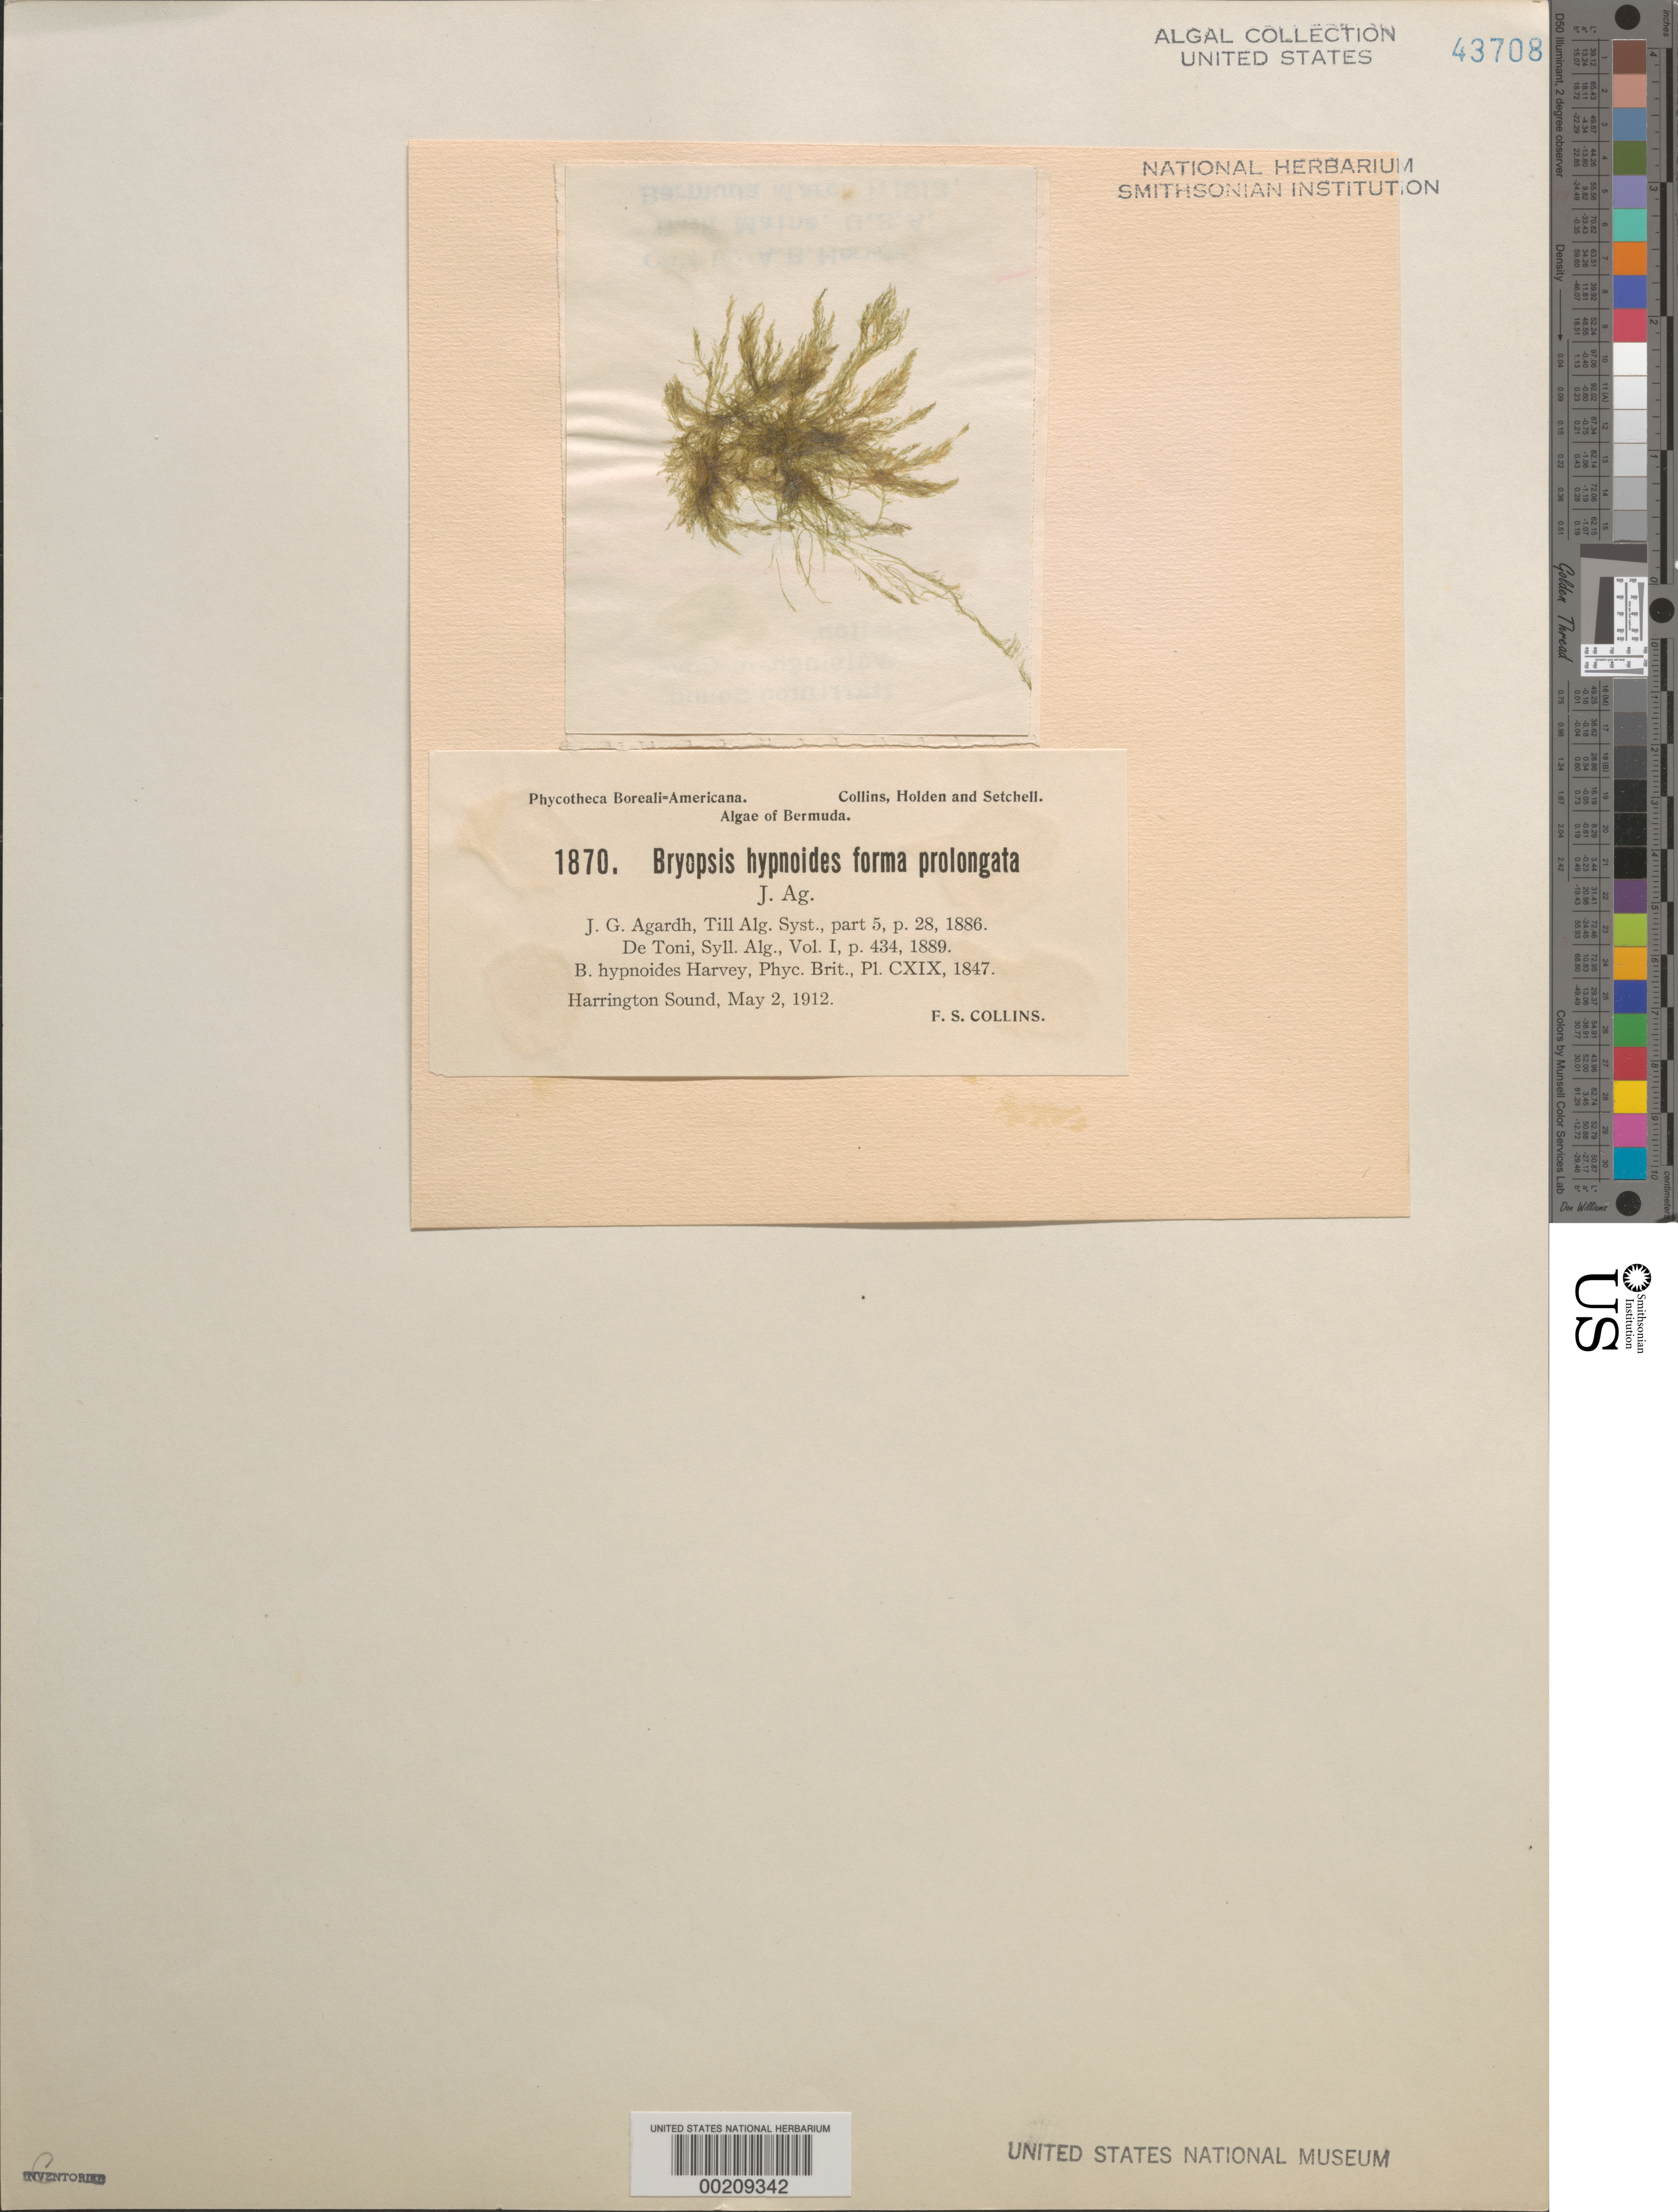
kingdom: Plantae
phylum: Chlorophyta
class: Ulvophyceae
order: Bryopsidales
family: Bryopsidaceae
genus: Bryopsis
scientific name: Bryopsis hypnoides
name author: J.V.Lamouroux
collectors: F. Collins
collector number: PB-A 1870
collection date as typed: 02 May 1912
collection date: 1912-05-02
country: Bermuda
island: Bermuda Island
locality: Harrington Sound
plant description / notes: Collins, Holden & Setchell, Phycotheca Boreali-Americana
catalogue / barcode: US 43708